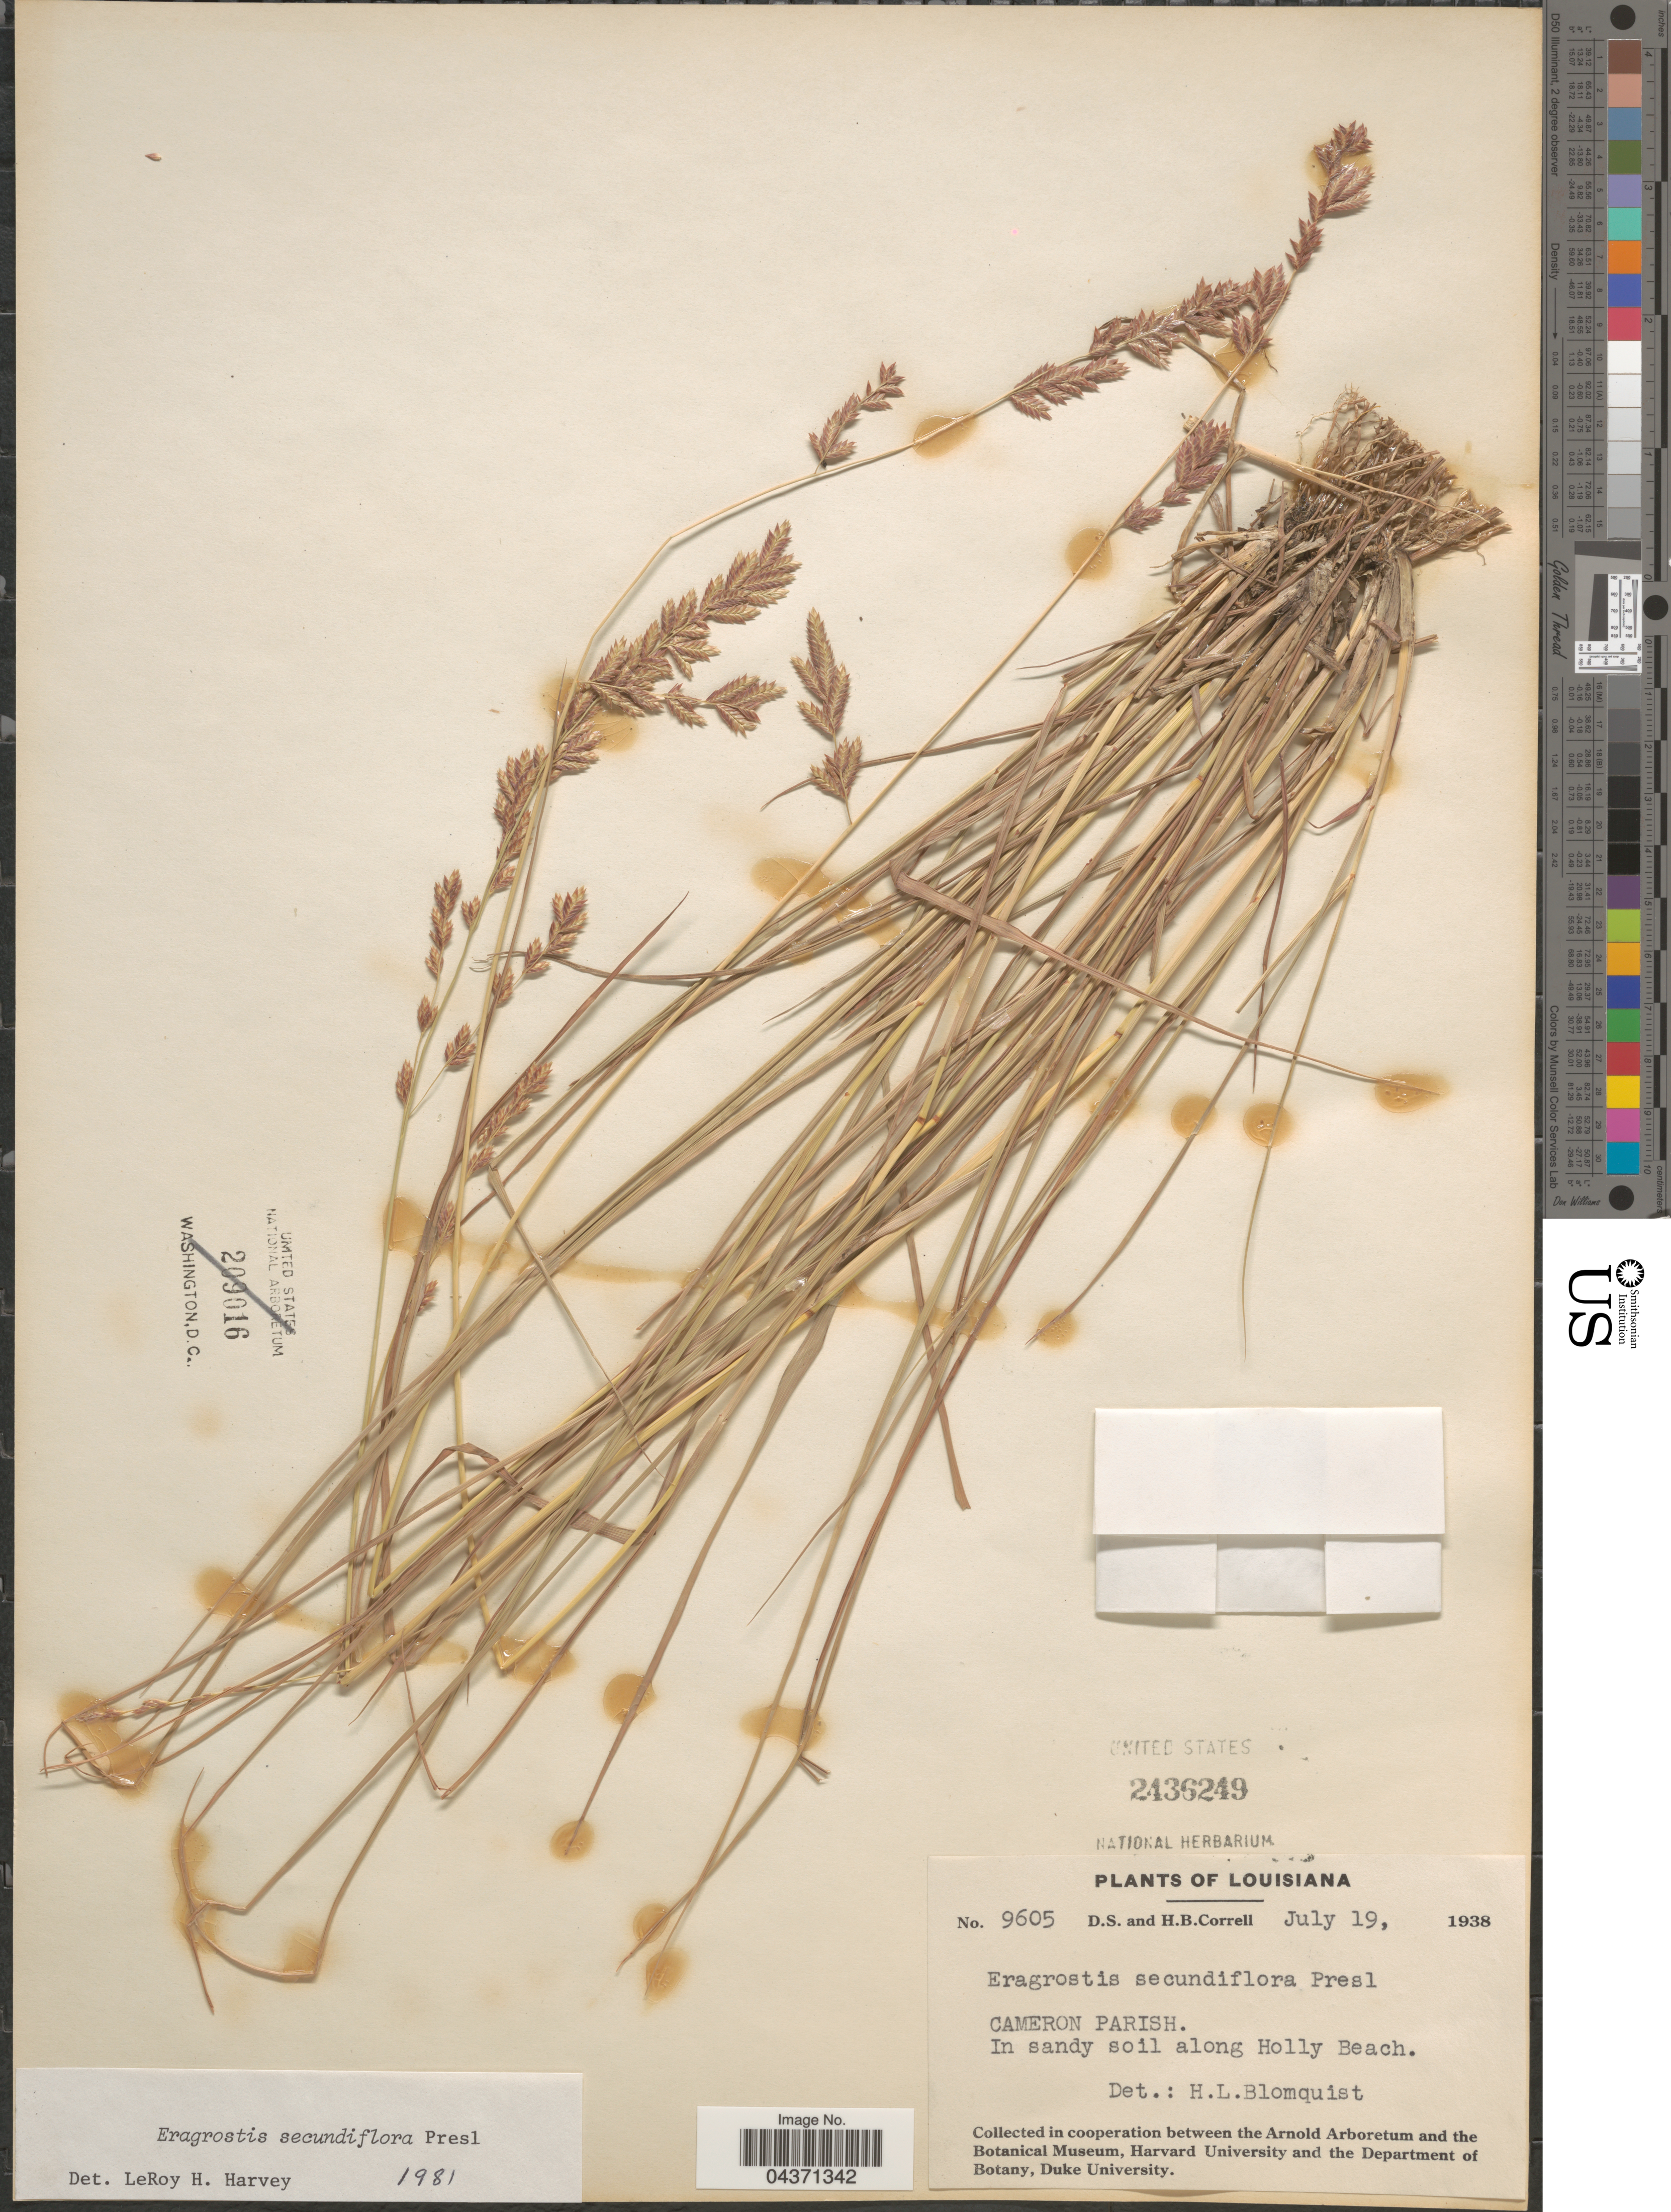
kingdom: Plantae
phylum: Tracheophyta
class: Liliopsida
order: Poales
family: Poaceae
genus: Eragrostis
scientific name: Eragrostis secundiflora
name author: J. Presl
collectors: D. S. Correll & H. Correll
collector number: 9605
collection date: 1938-07-19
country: United States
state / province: Louisiana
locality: Cameron Parish. In sandy soil along Holly Beach.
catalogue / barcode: US 2436249